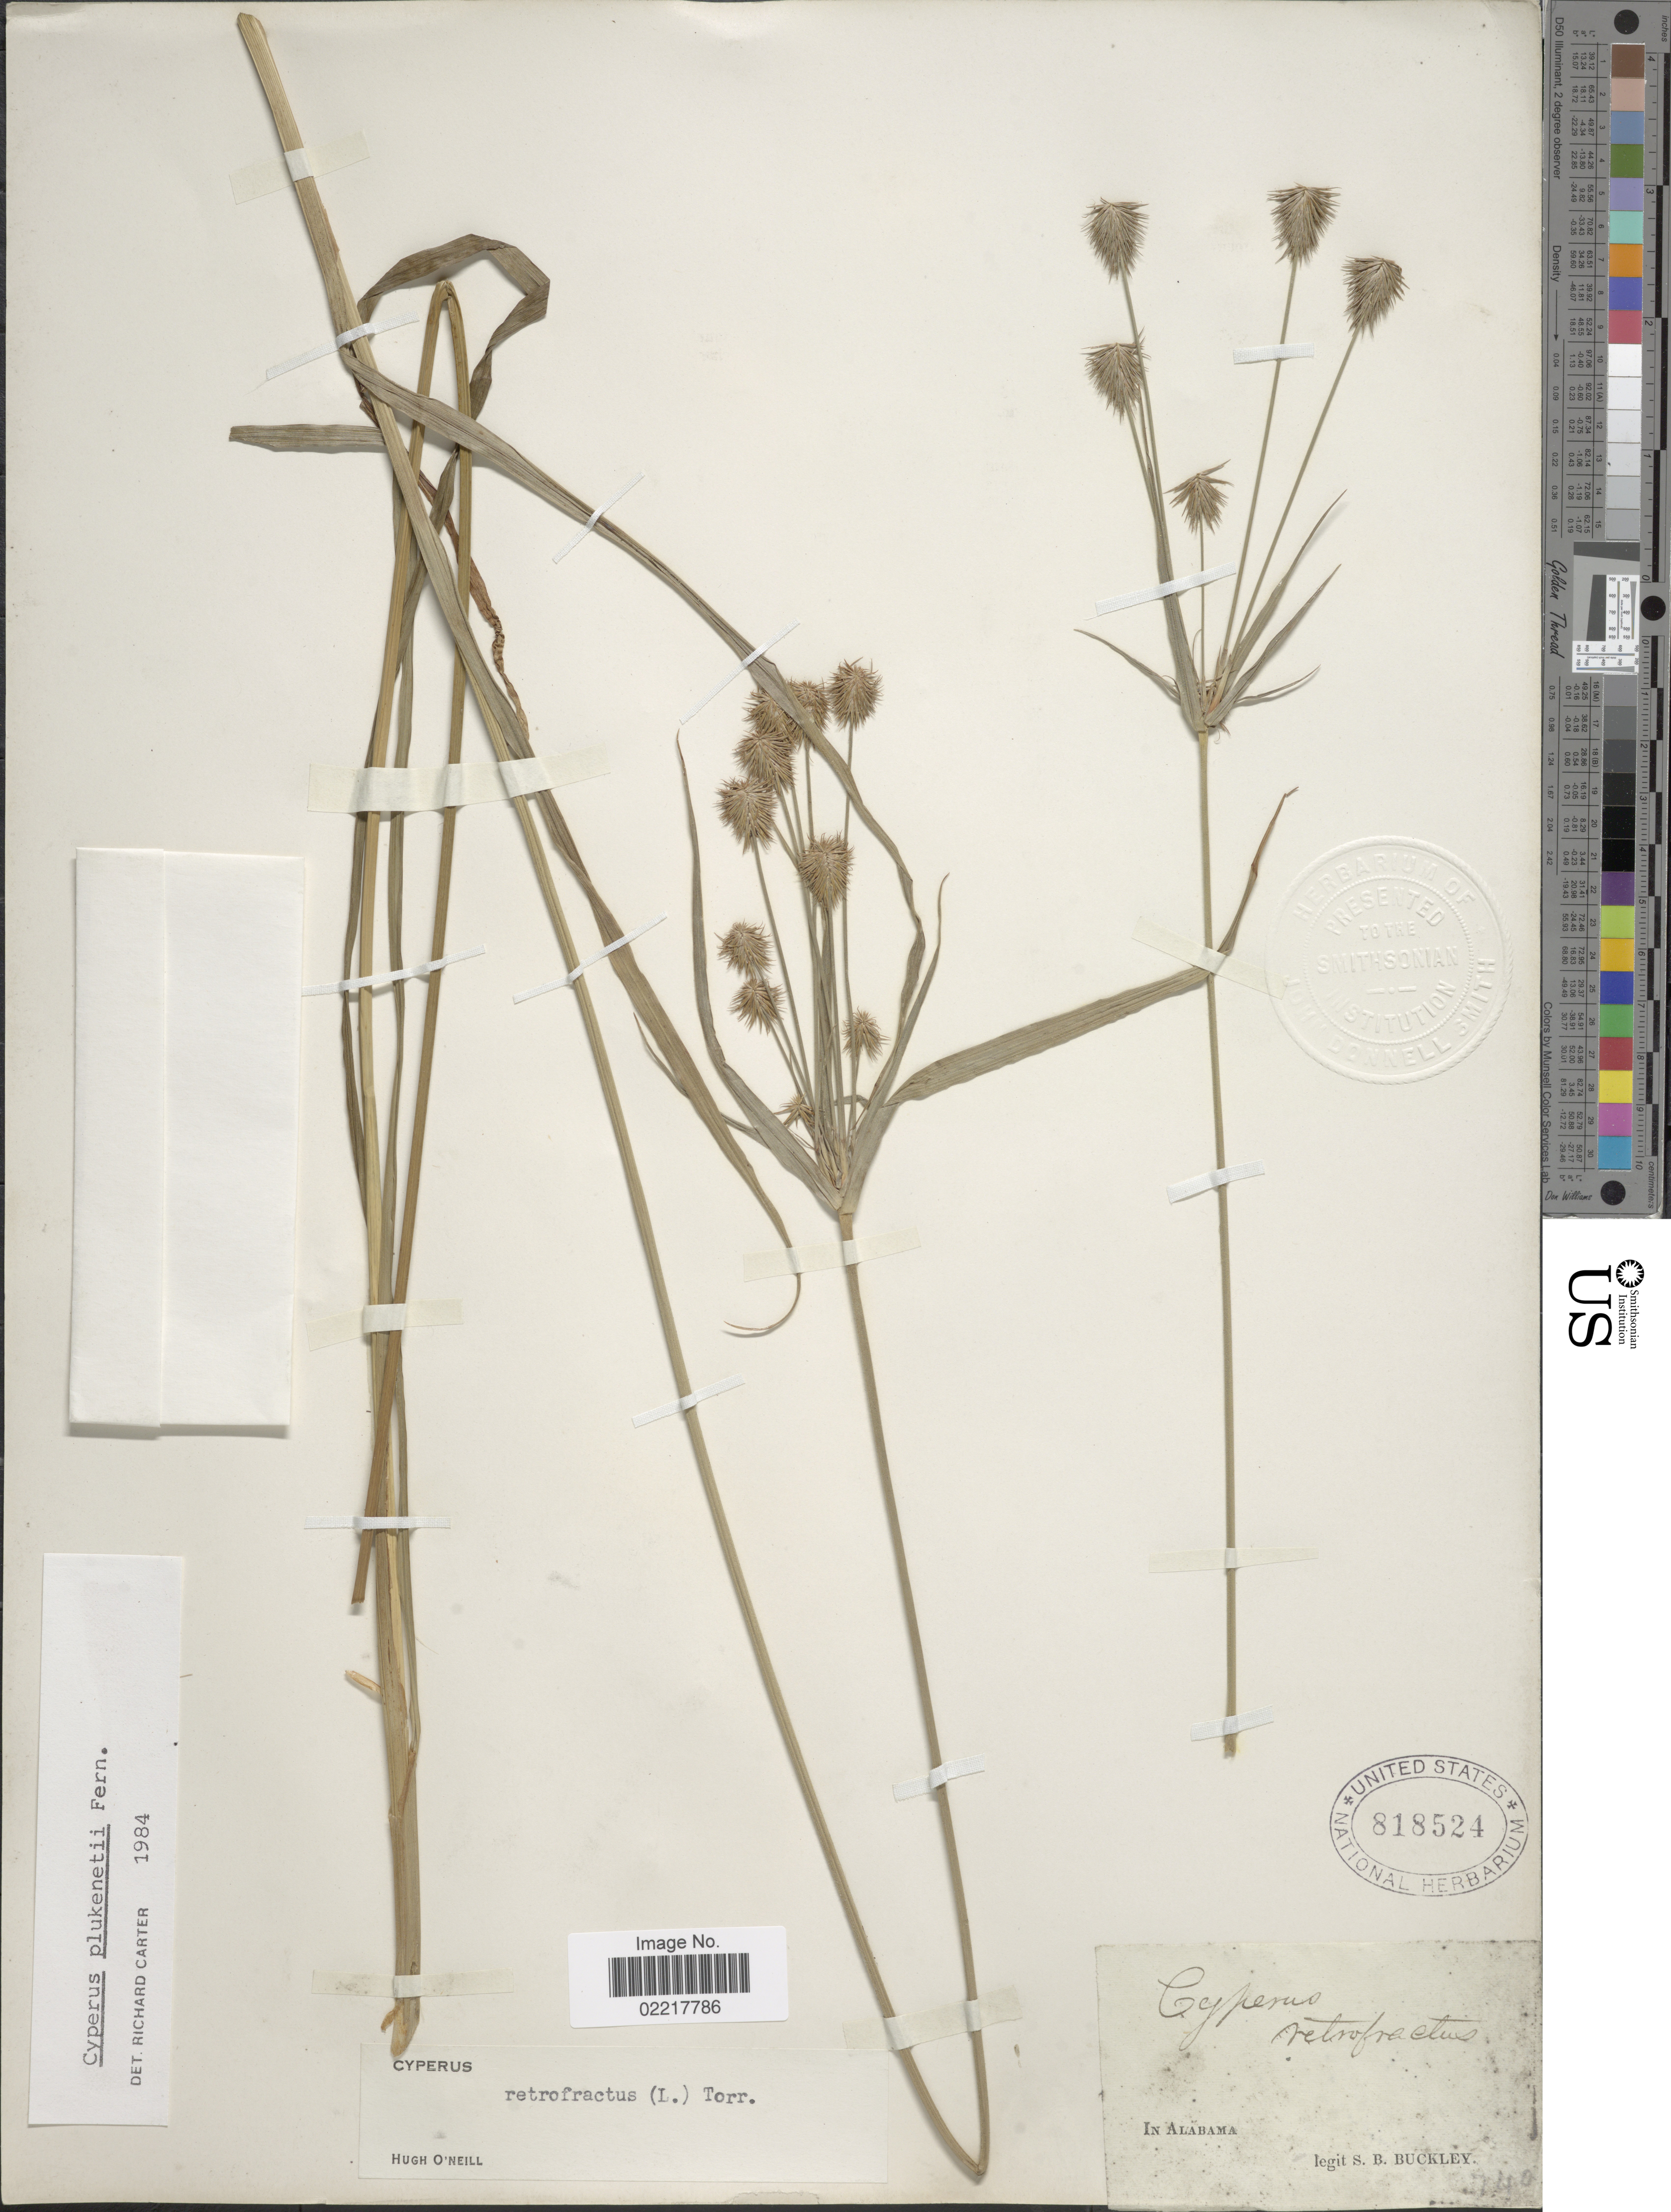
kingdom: Plantae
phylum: Tracheophyta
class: Liliopsida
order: Poales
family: Cyperaceae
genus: Cyperus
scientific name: Cyperus plukenetii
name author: Fernald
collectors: S. B. Buckley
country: United States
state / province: Alabama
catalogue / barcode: US 818524